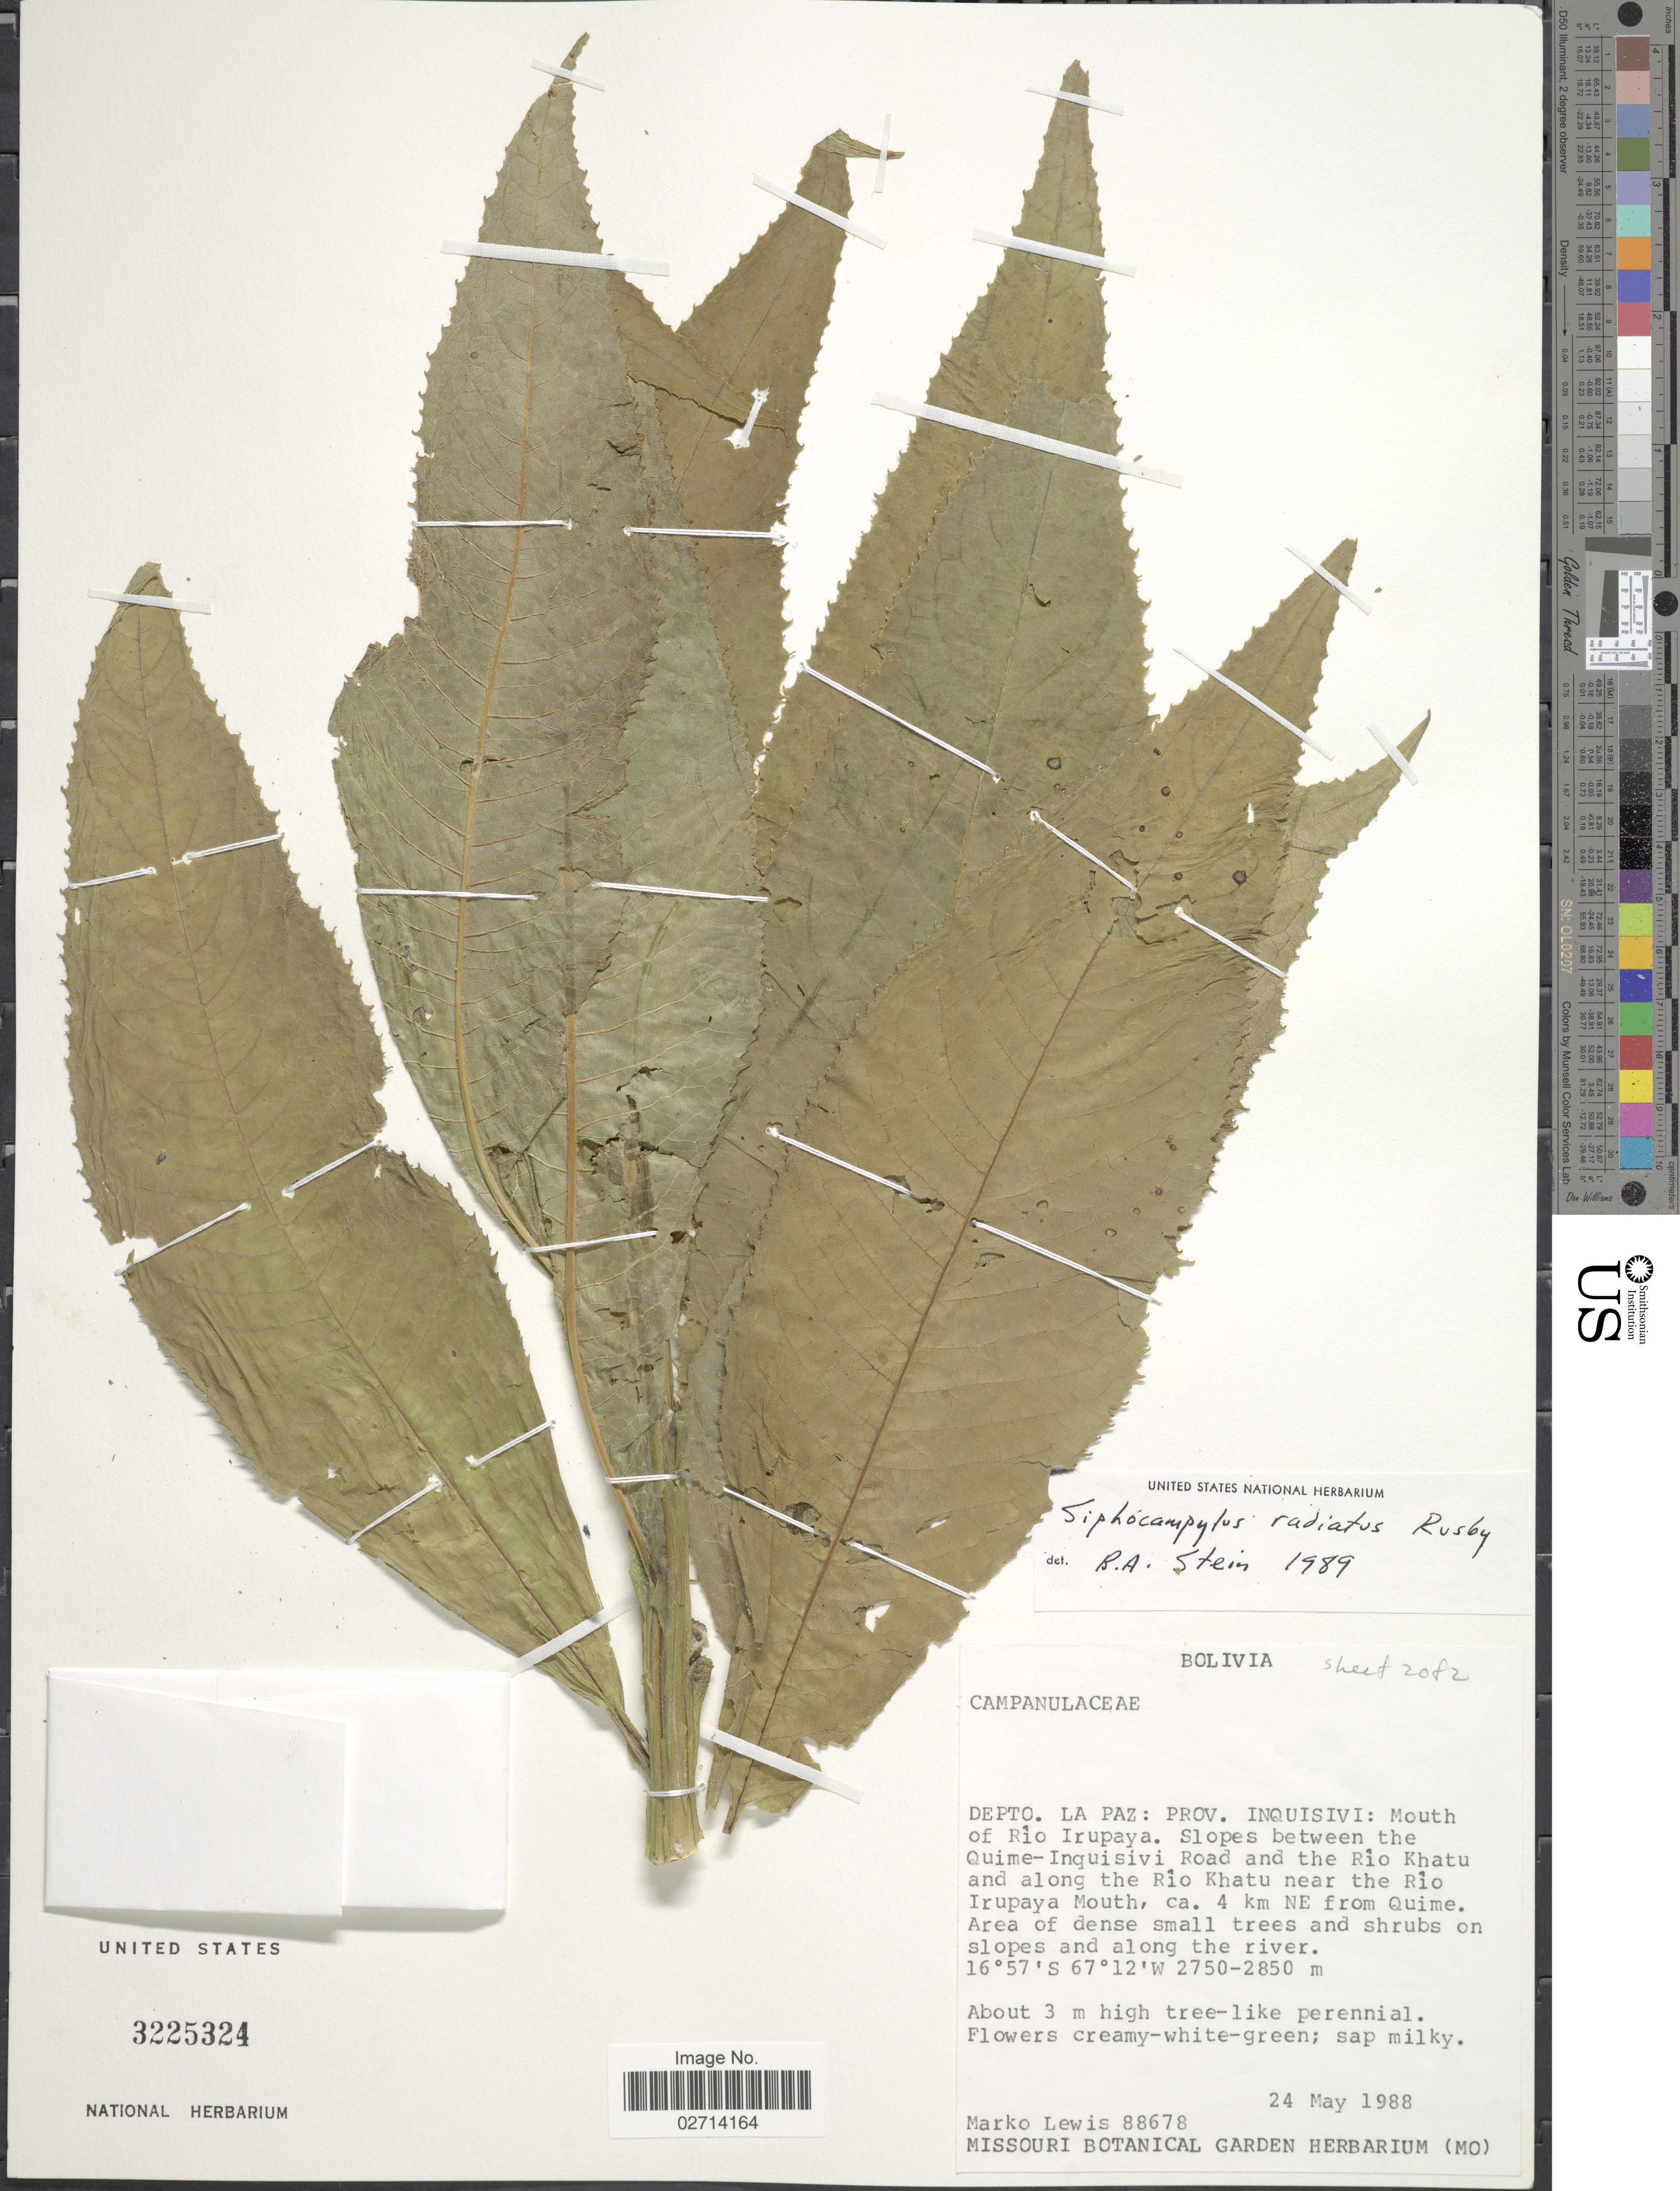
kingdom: Plantae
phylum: Tracheophyta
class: Magnoliopsida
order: Asterales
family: Campanulaceae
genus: Siphocampylus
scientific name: Siphocampylus radiatus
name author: Rusby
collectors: M. A. Lewis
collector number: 88678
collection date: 1988-05-24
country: Bolivia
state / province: La Paz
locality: Prov. Inquisivi: Mouth of Rio Irupaya, slopes between the Quime-Inquisivi Road and the Rio Khatu and along the Rio Khatu near the Rio Irupaya Mouth, ca. 4 km NE from Quime, on slopes and along the river.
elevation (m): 2750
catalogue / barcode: US 3225324